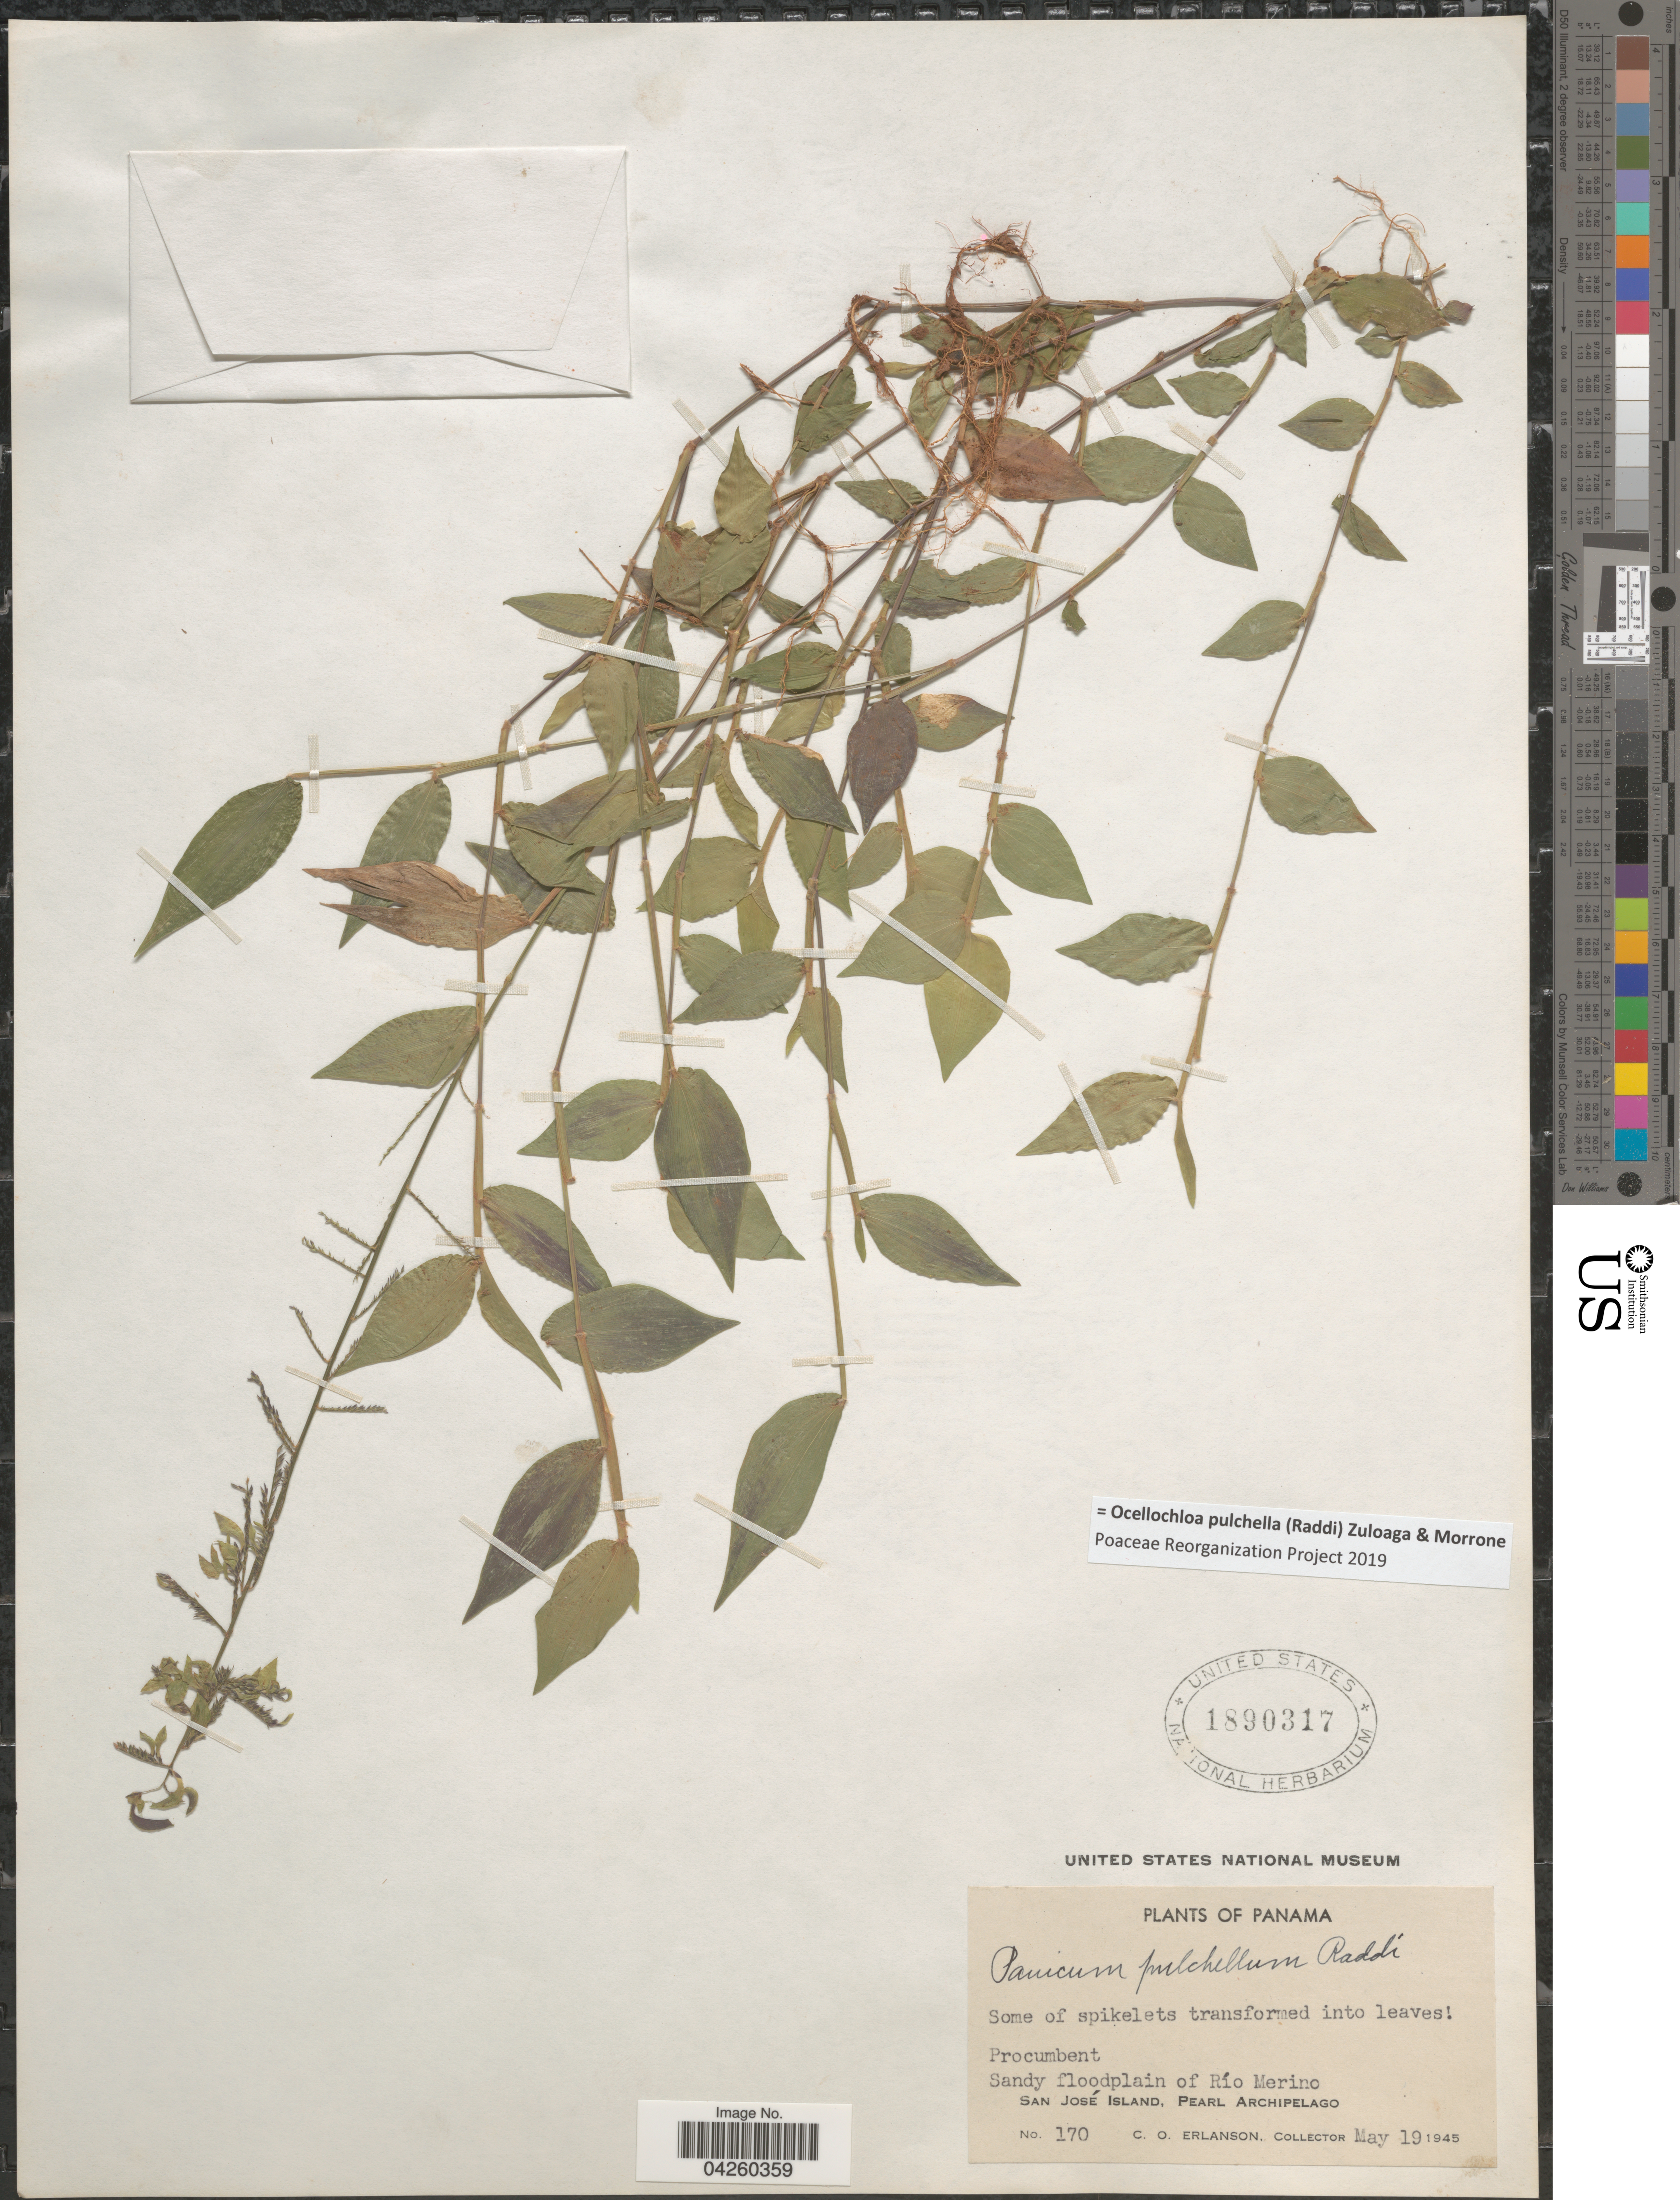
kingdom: Plantae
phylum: Tracheophyta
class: Liliopsida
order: Poales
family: Poaceae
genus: Ocellochloa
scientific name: Ocellochloa pulchella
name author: (Raddi) Zuloaga & Morrone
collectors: C. O. Erlanson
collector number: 170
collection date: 1945-05-19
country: Panama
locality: Procumbent. Sandy floodplain of Río Merino. San José Island, Pearl Archipelago.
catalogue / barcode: US 1890317